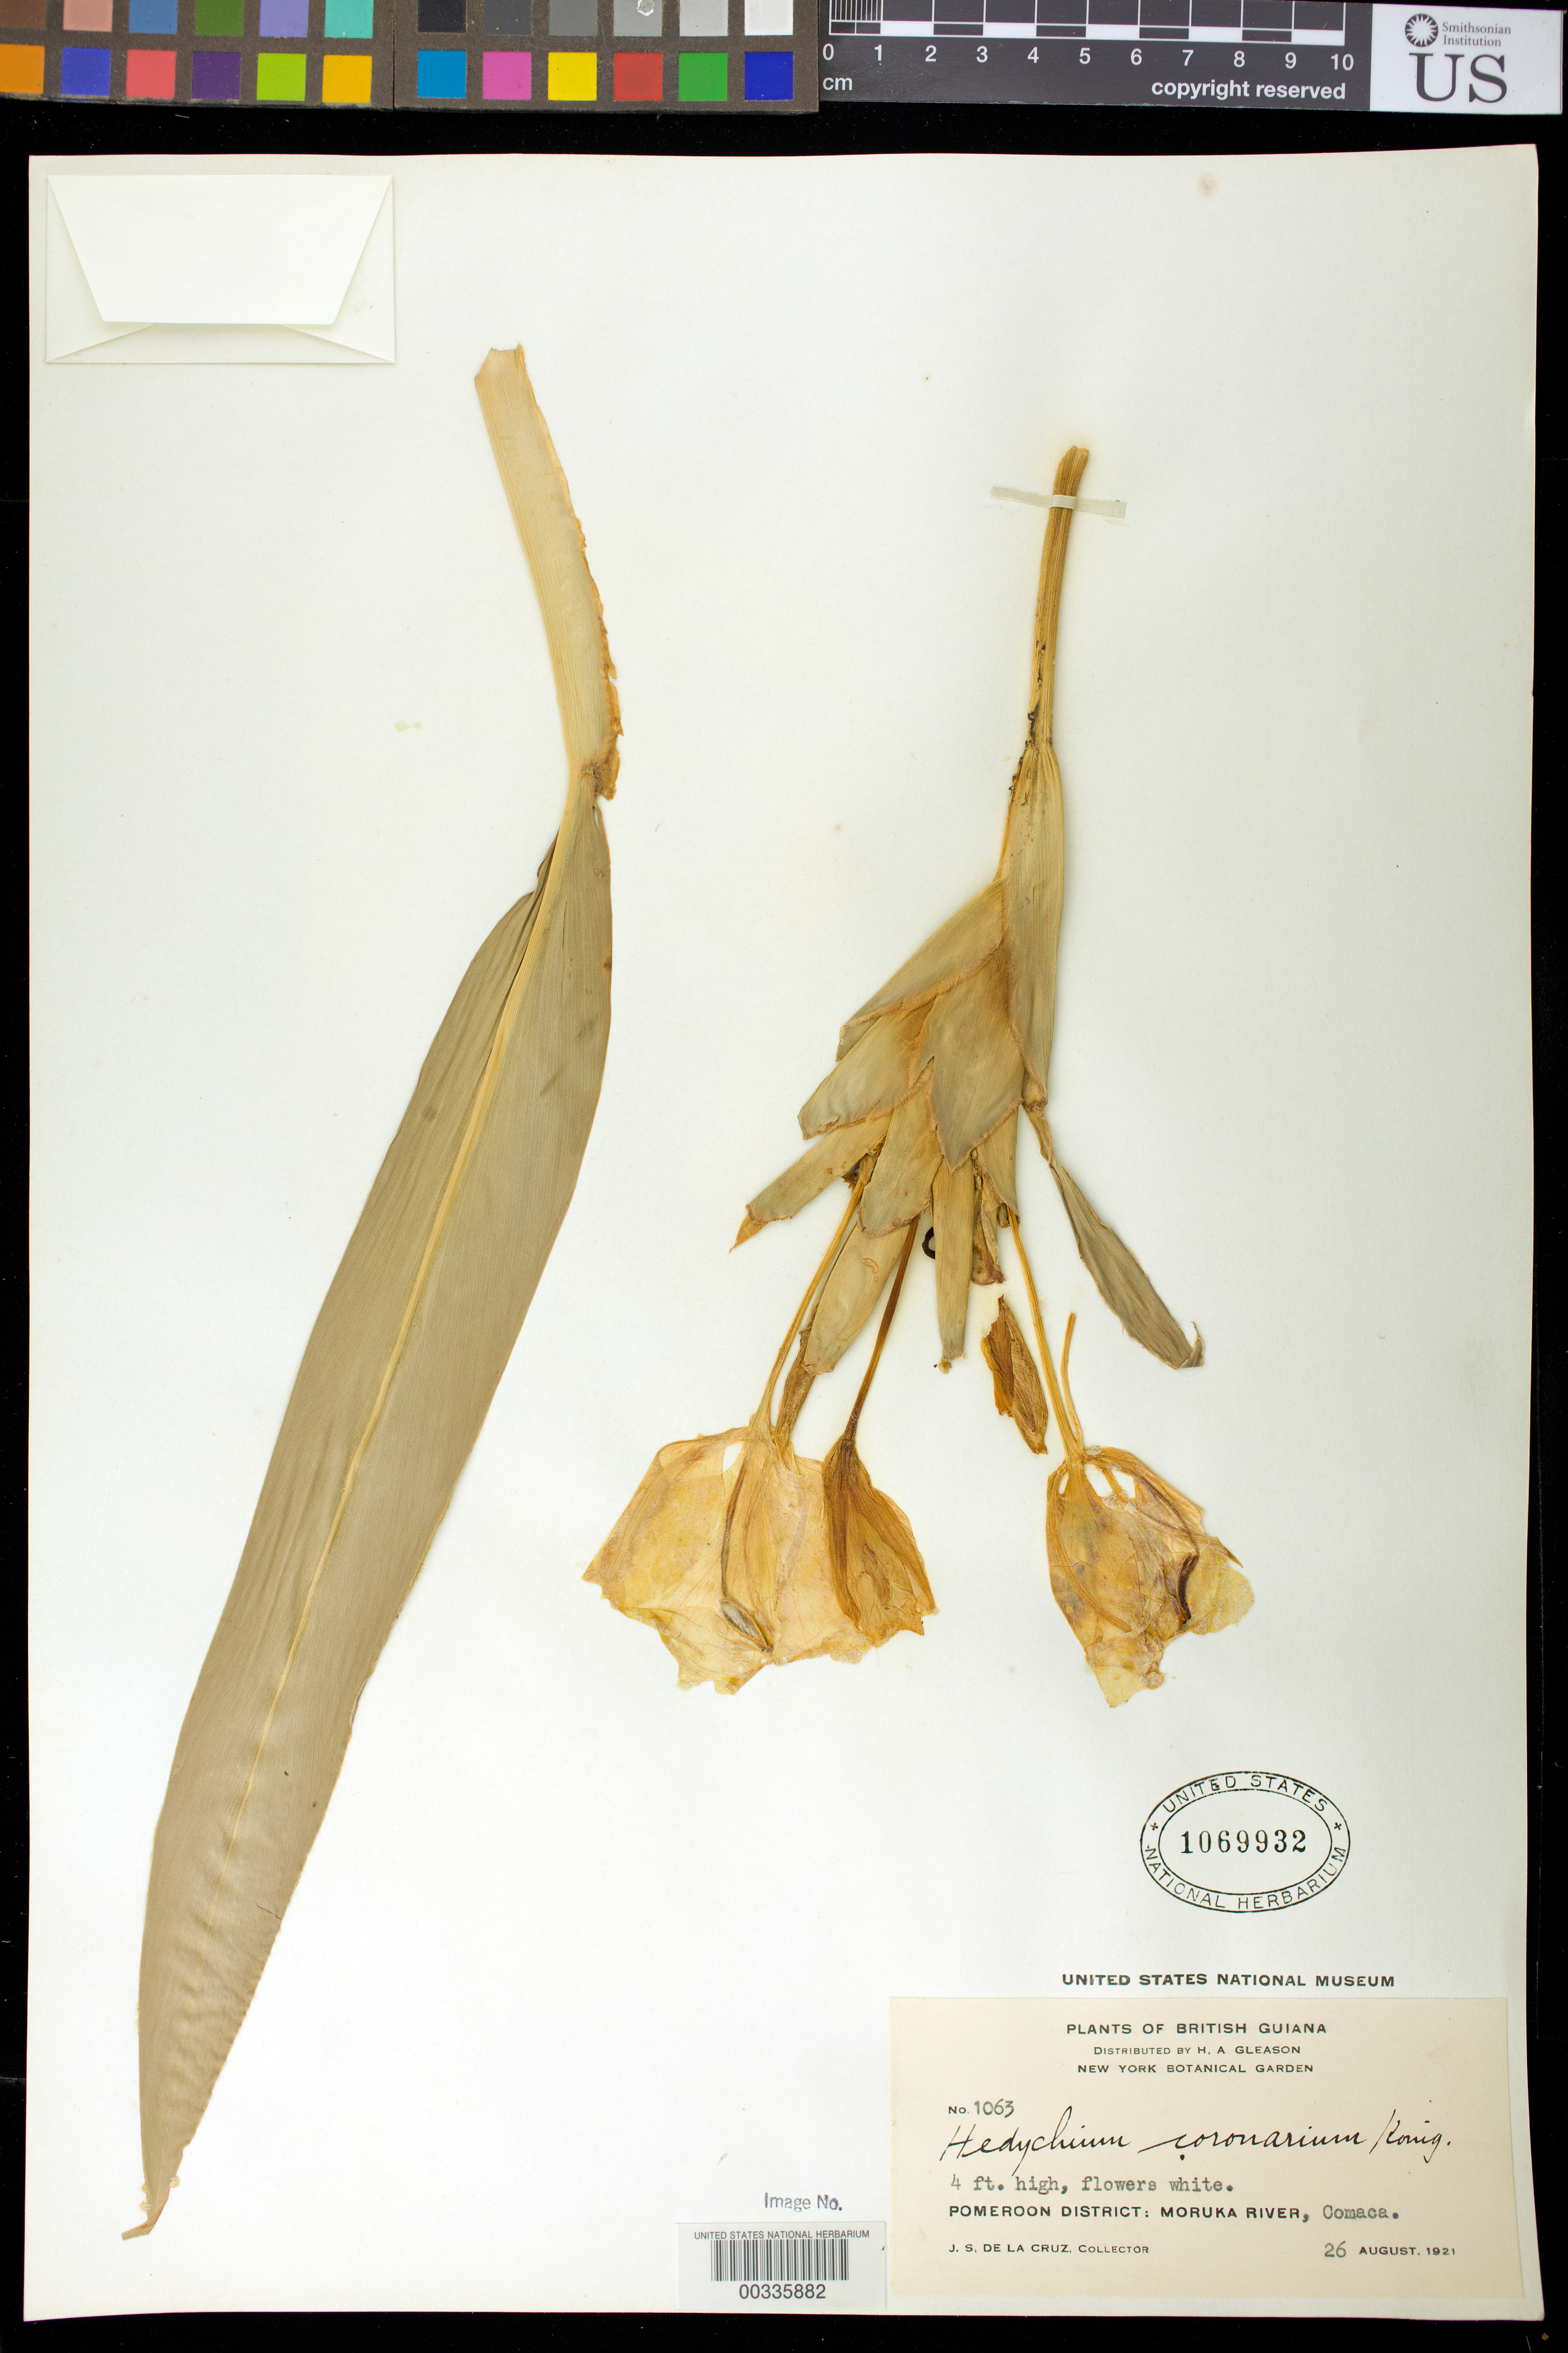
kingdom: Plantae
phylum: Tracheophyta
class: Liliopsida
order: Zingiberales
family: Zingiberaceae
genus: Hedychium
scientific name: Hedychium coronarium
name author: J. Koenig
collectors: J. S. de la Cruz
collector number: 1063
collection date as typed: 26 Aug 1921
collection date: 1921-08-26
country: Guyana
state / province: Pomeroon-Supenaam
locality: Pomeroon dist: moruka river, comaca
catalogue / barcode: US 1069932